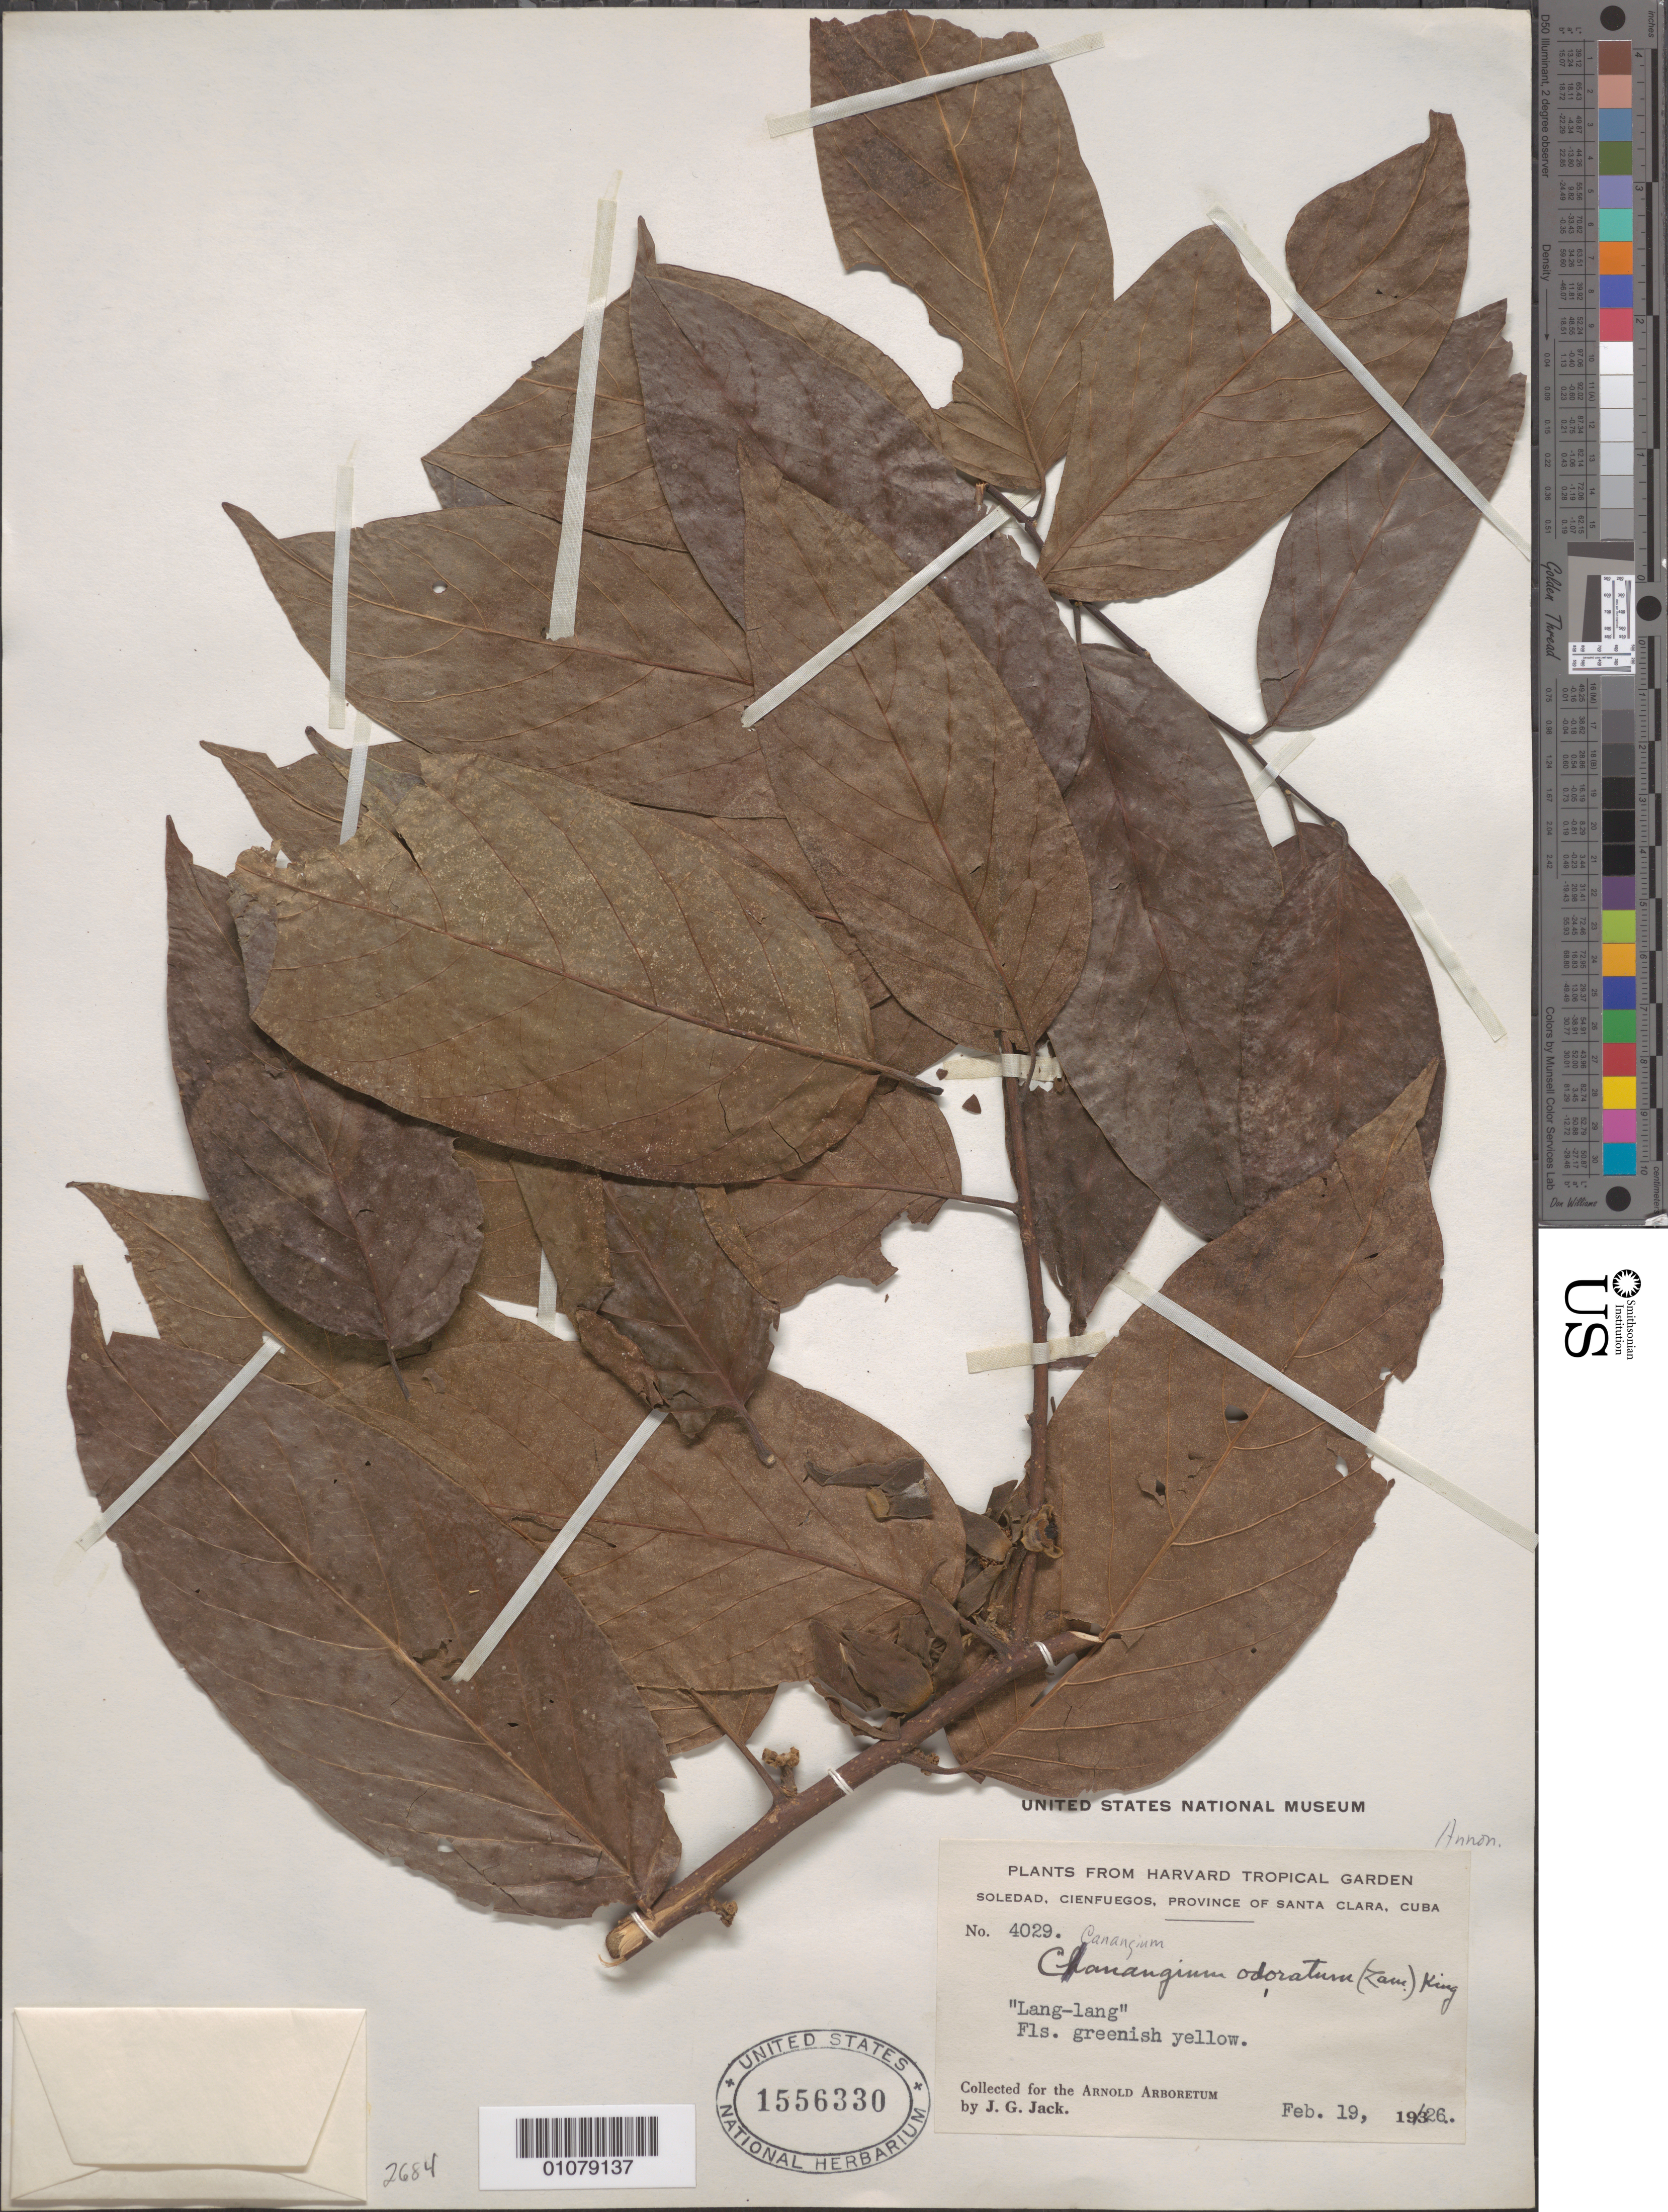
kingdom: Plantae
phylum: Tracheophyta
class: Magnoliopsida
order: Magnoliales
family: Annonaceae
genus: Cananga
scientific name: Cananga odorata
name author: (Lam.) Hook. f. & Thomson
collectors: J. G. Jack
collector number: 4029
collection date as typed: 19 Feb 1926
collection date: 1926-02-19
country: Cuba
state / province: Cienfuegos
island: Cuba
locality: Soledad, Cienfuegos, Province of Santa Clara, Cuba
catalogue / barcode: US 1556330